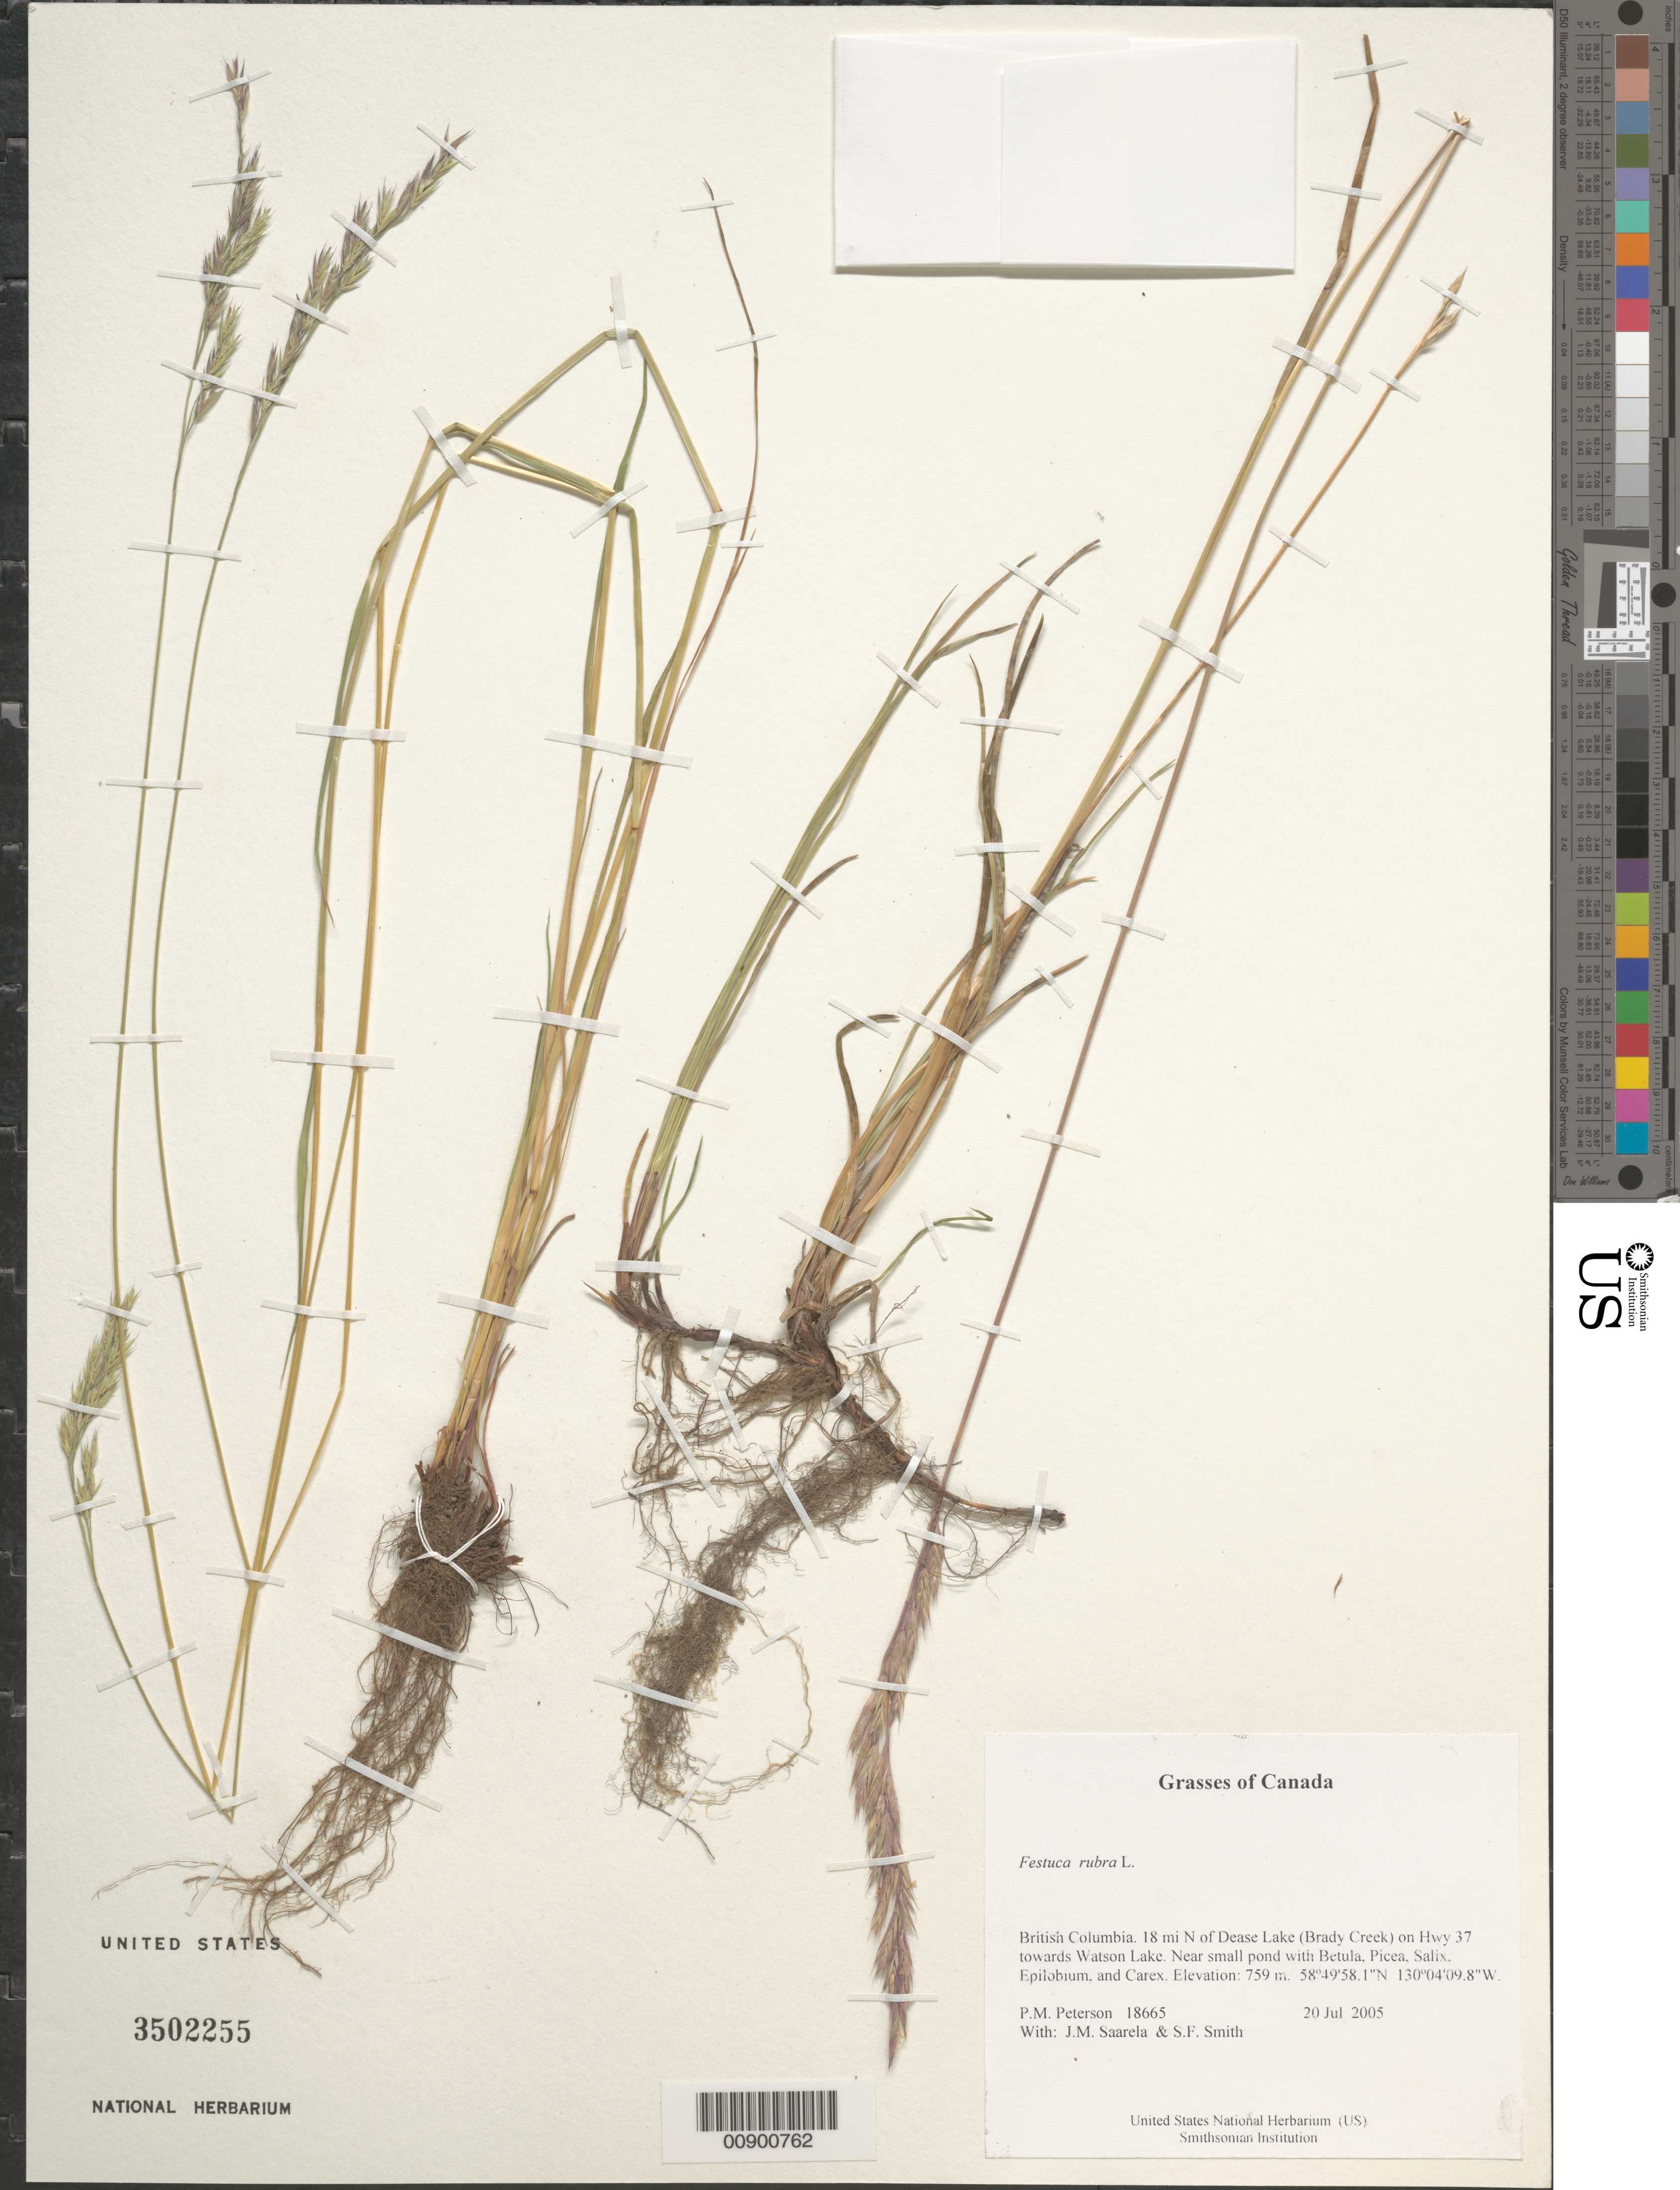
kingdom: Plantae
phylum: Tracheophyta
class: Liliopsida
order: Poales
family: Poaceae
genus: Festuca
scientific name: Festuca rubra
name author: L.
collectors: P. M. Peterson, J. Saarela & S.F. Smith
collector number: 18665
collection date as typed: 20 Jul 2004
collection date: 2004-07-20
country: Canada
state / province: British Columbia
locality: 18 mi N of Dease Lake (Brady Creek) on Hwy 37 towards Watson Lake. Near small pond with Betula, Picea, Salix, Epilobium, and Carex.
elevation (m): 759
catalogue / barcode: US 3502255